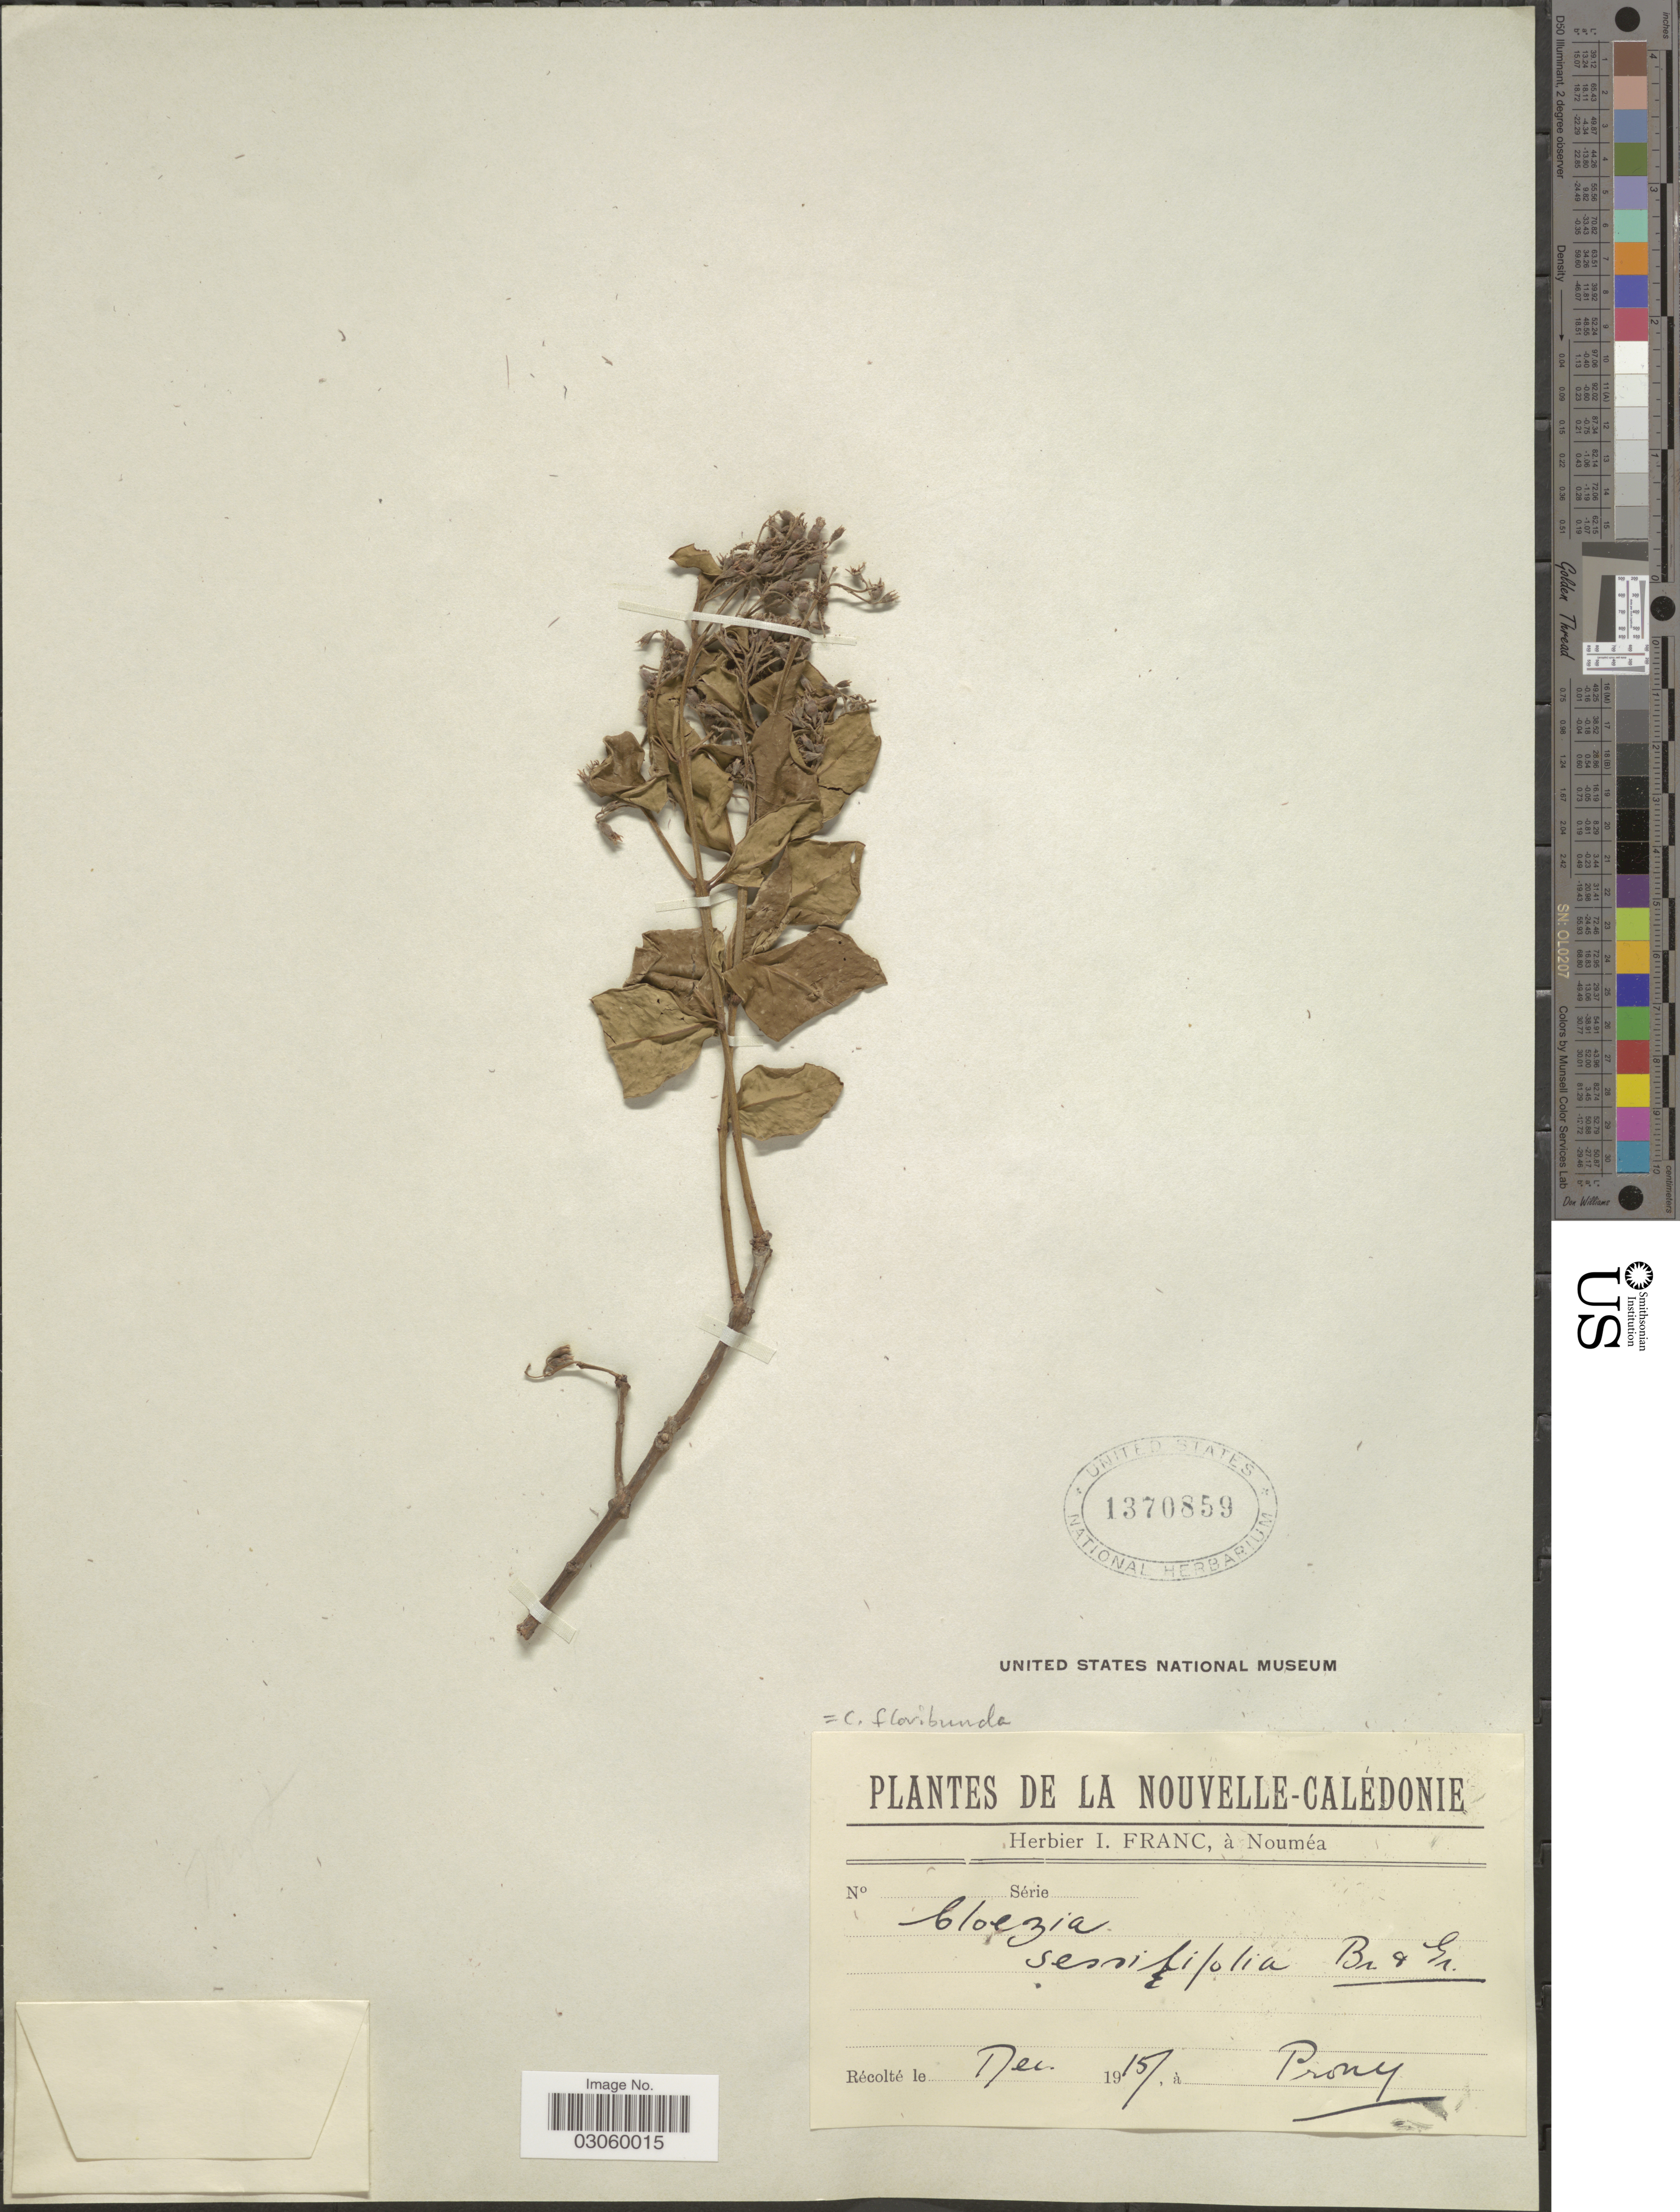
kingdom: Plantae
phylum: Tracheophyta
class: Magnoliopsida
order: Myrtales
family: Myrtaceae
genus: Cloezia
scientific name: Cloezia floribunda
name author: Brongn. & Gris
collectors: ex herb. I. Franc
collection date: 1915-12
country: New Caledonia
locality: Nouvelle-Calédonie, Prony.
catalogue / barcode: US 1370859